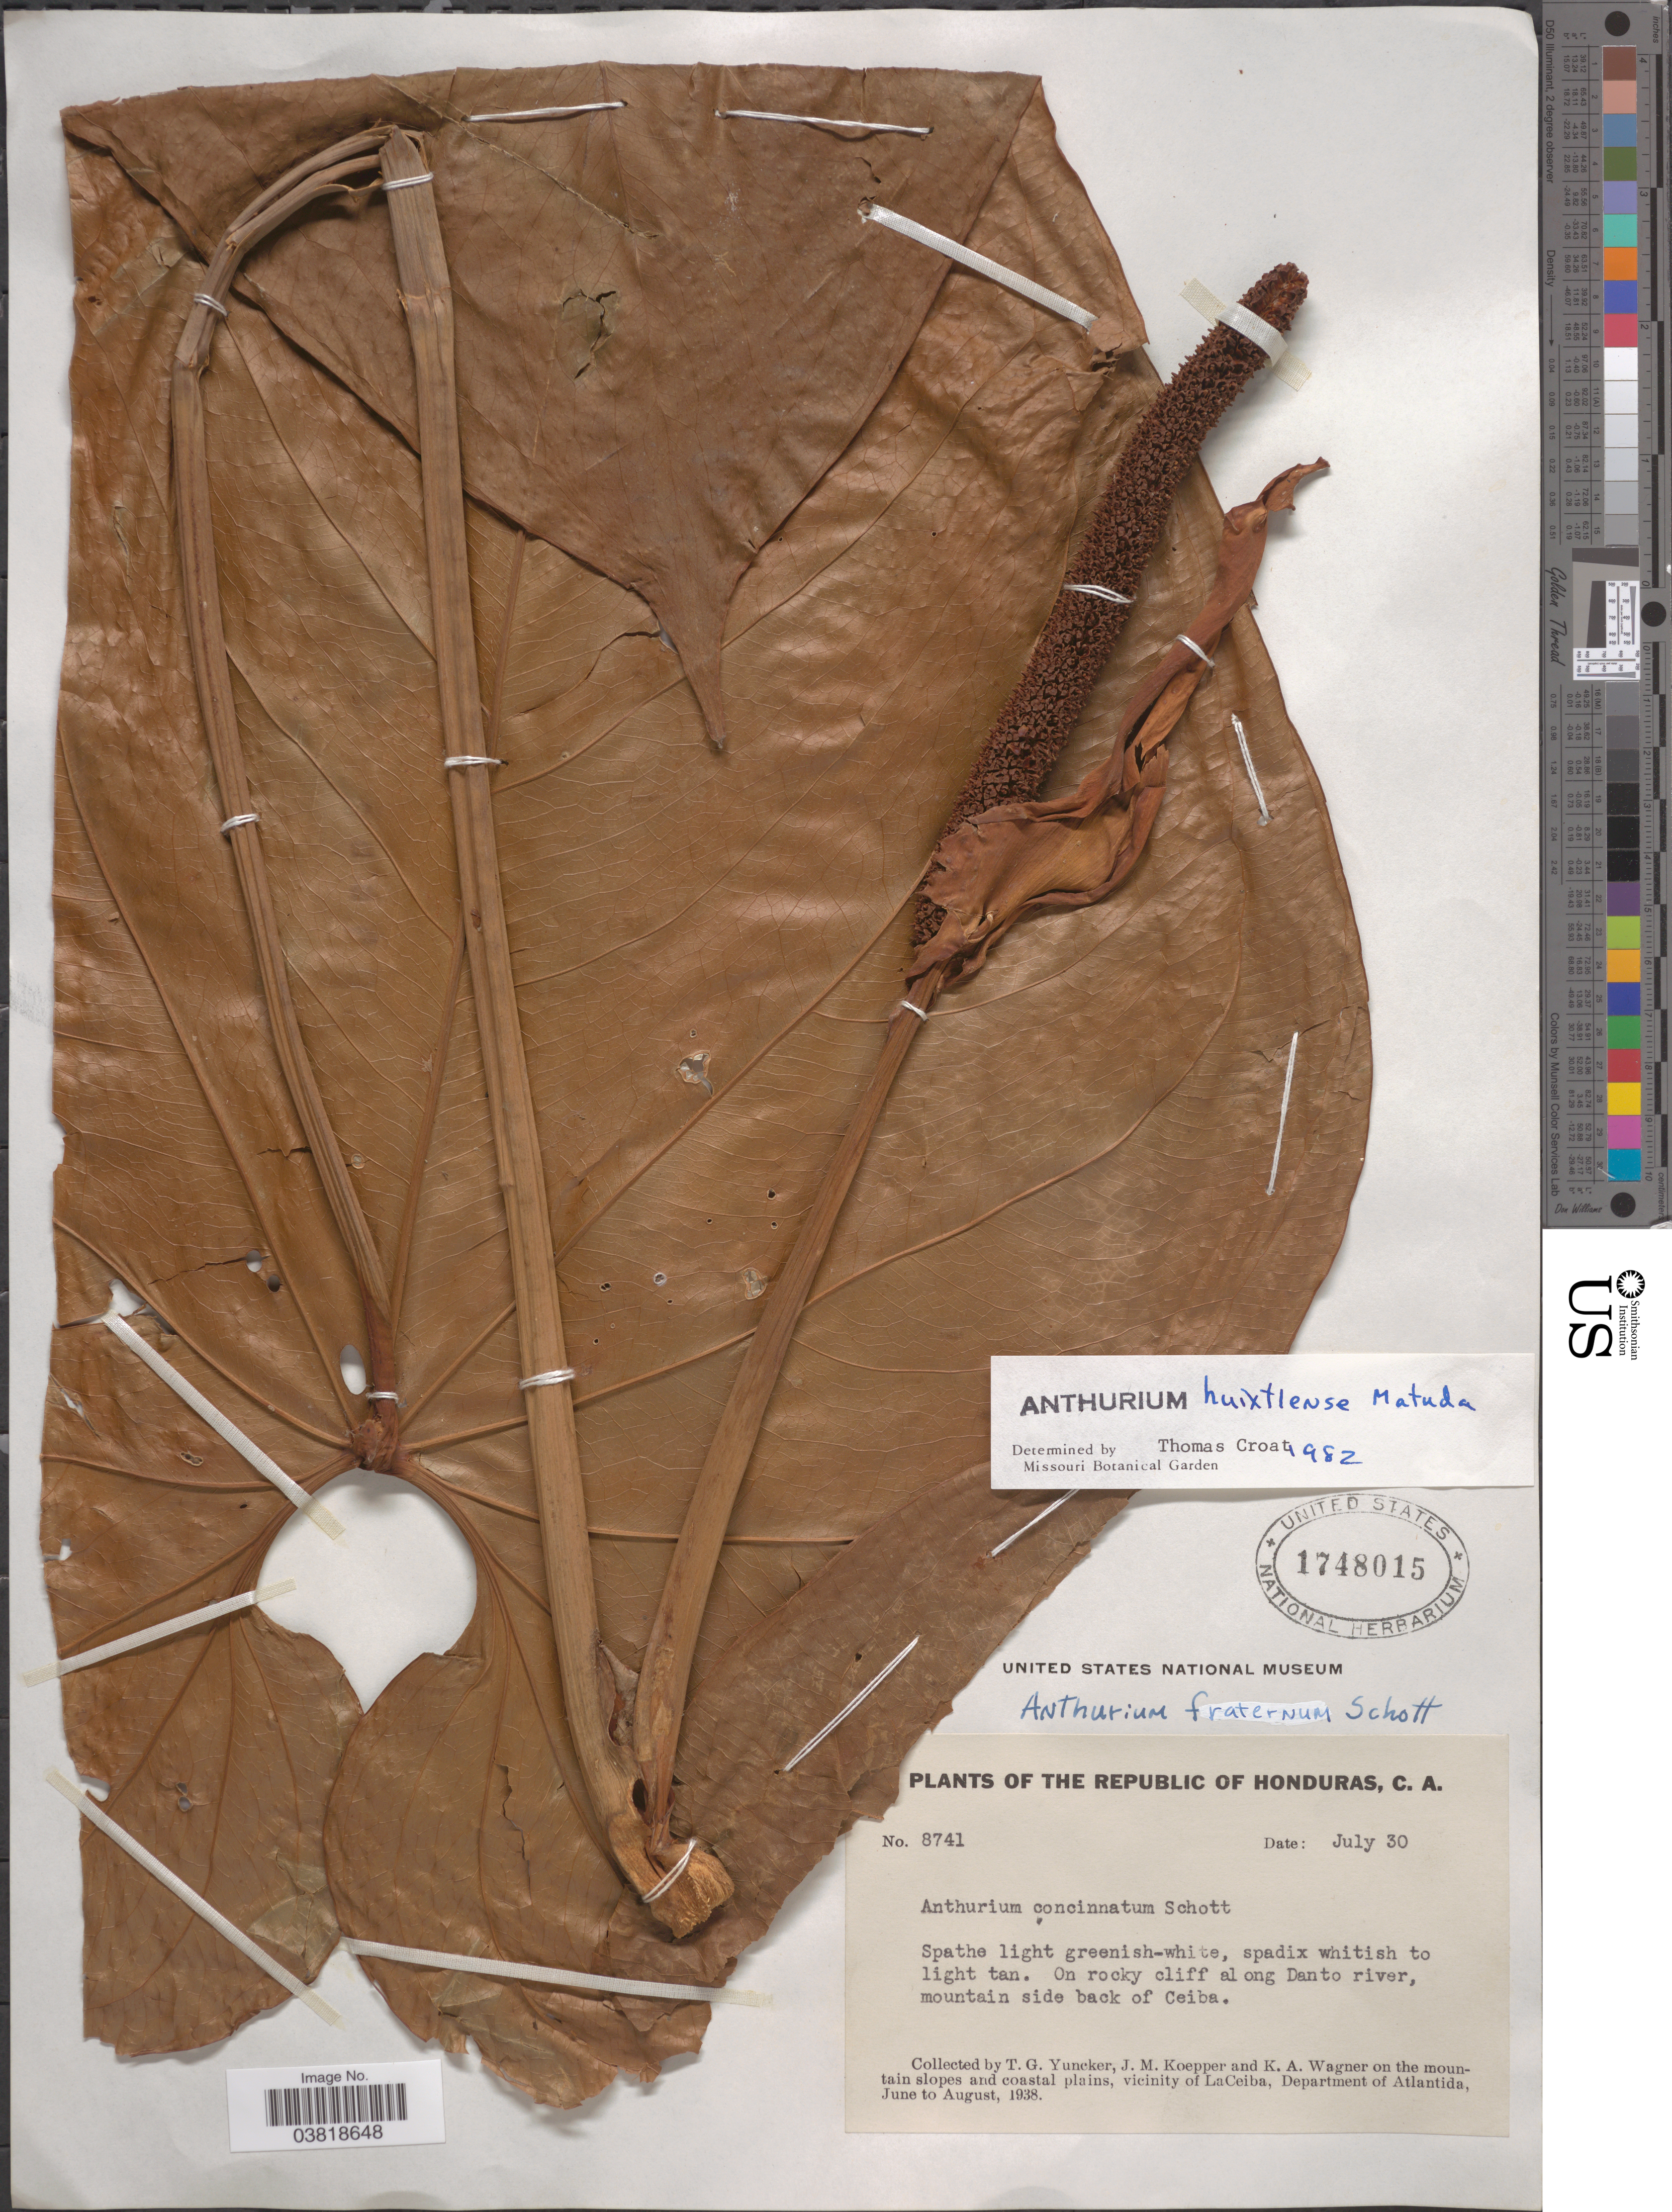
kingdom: Plantae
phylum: Tracheophyta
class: Liliopsida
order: Alismatales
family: Araceae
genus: Anthurium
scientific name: Anthurium huixtlense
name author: Matuda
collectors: T. G. Yuncker, J. M. Koepper & K. A. Wagner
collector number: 8741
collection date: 1938-07-30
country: Honduras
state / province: Atlantida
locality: Republic of Honduras. On rocky cliff along Danto river, mountain side back of Ceiba. On the mountain slopes and coastal plains, vicinity of LaCeiba, Department of Atlantida.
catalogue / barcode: US 1748015